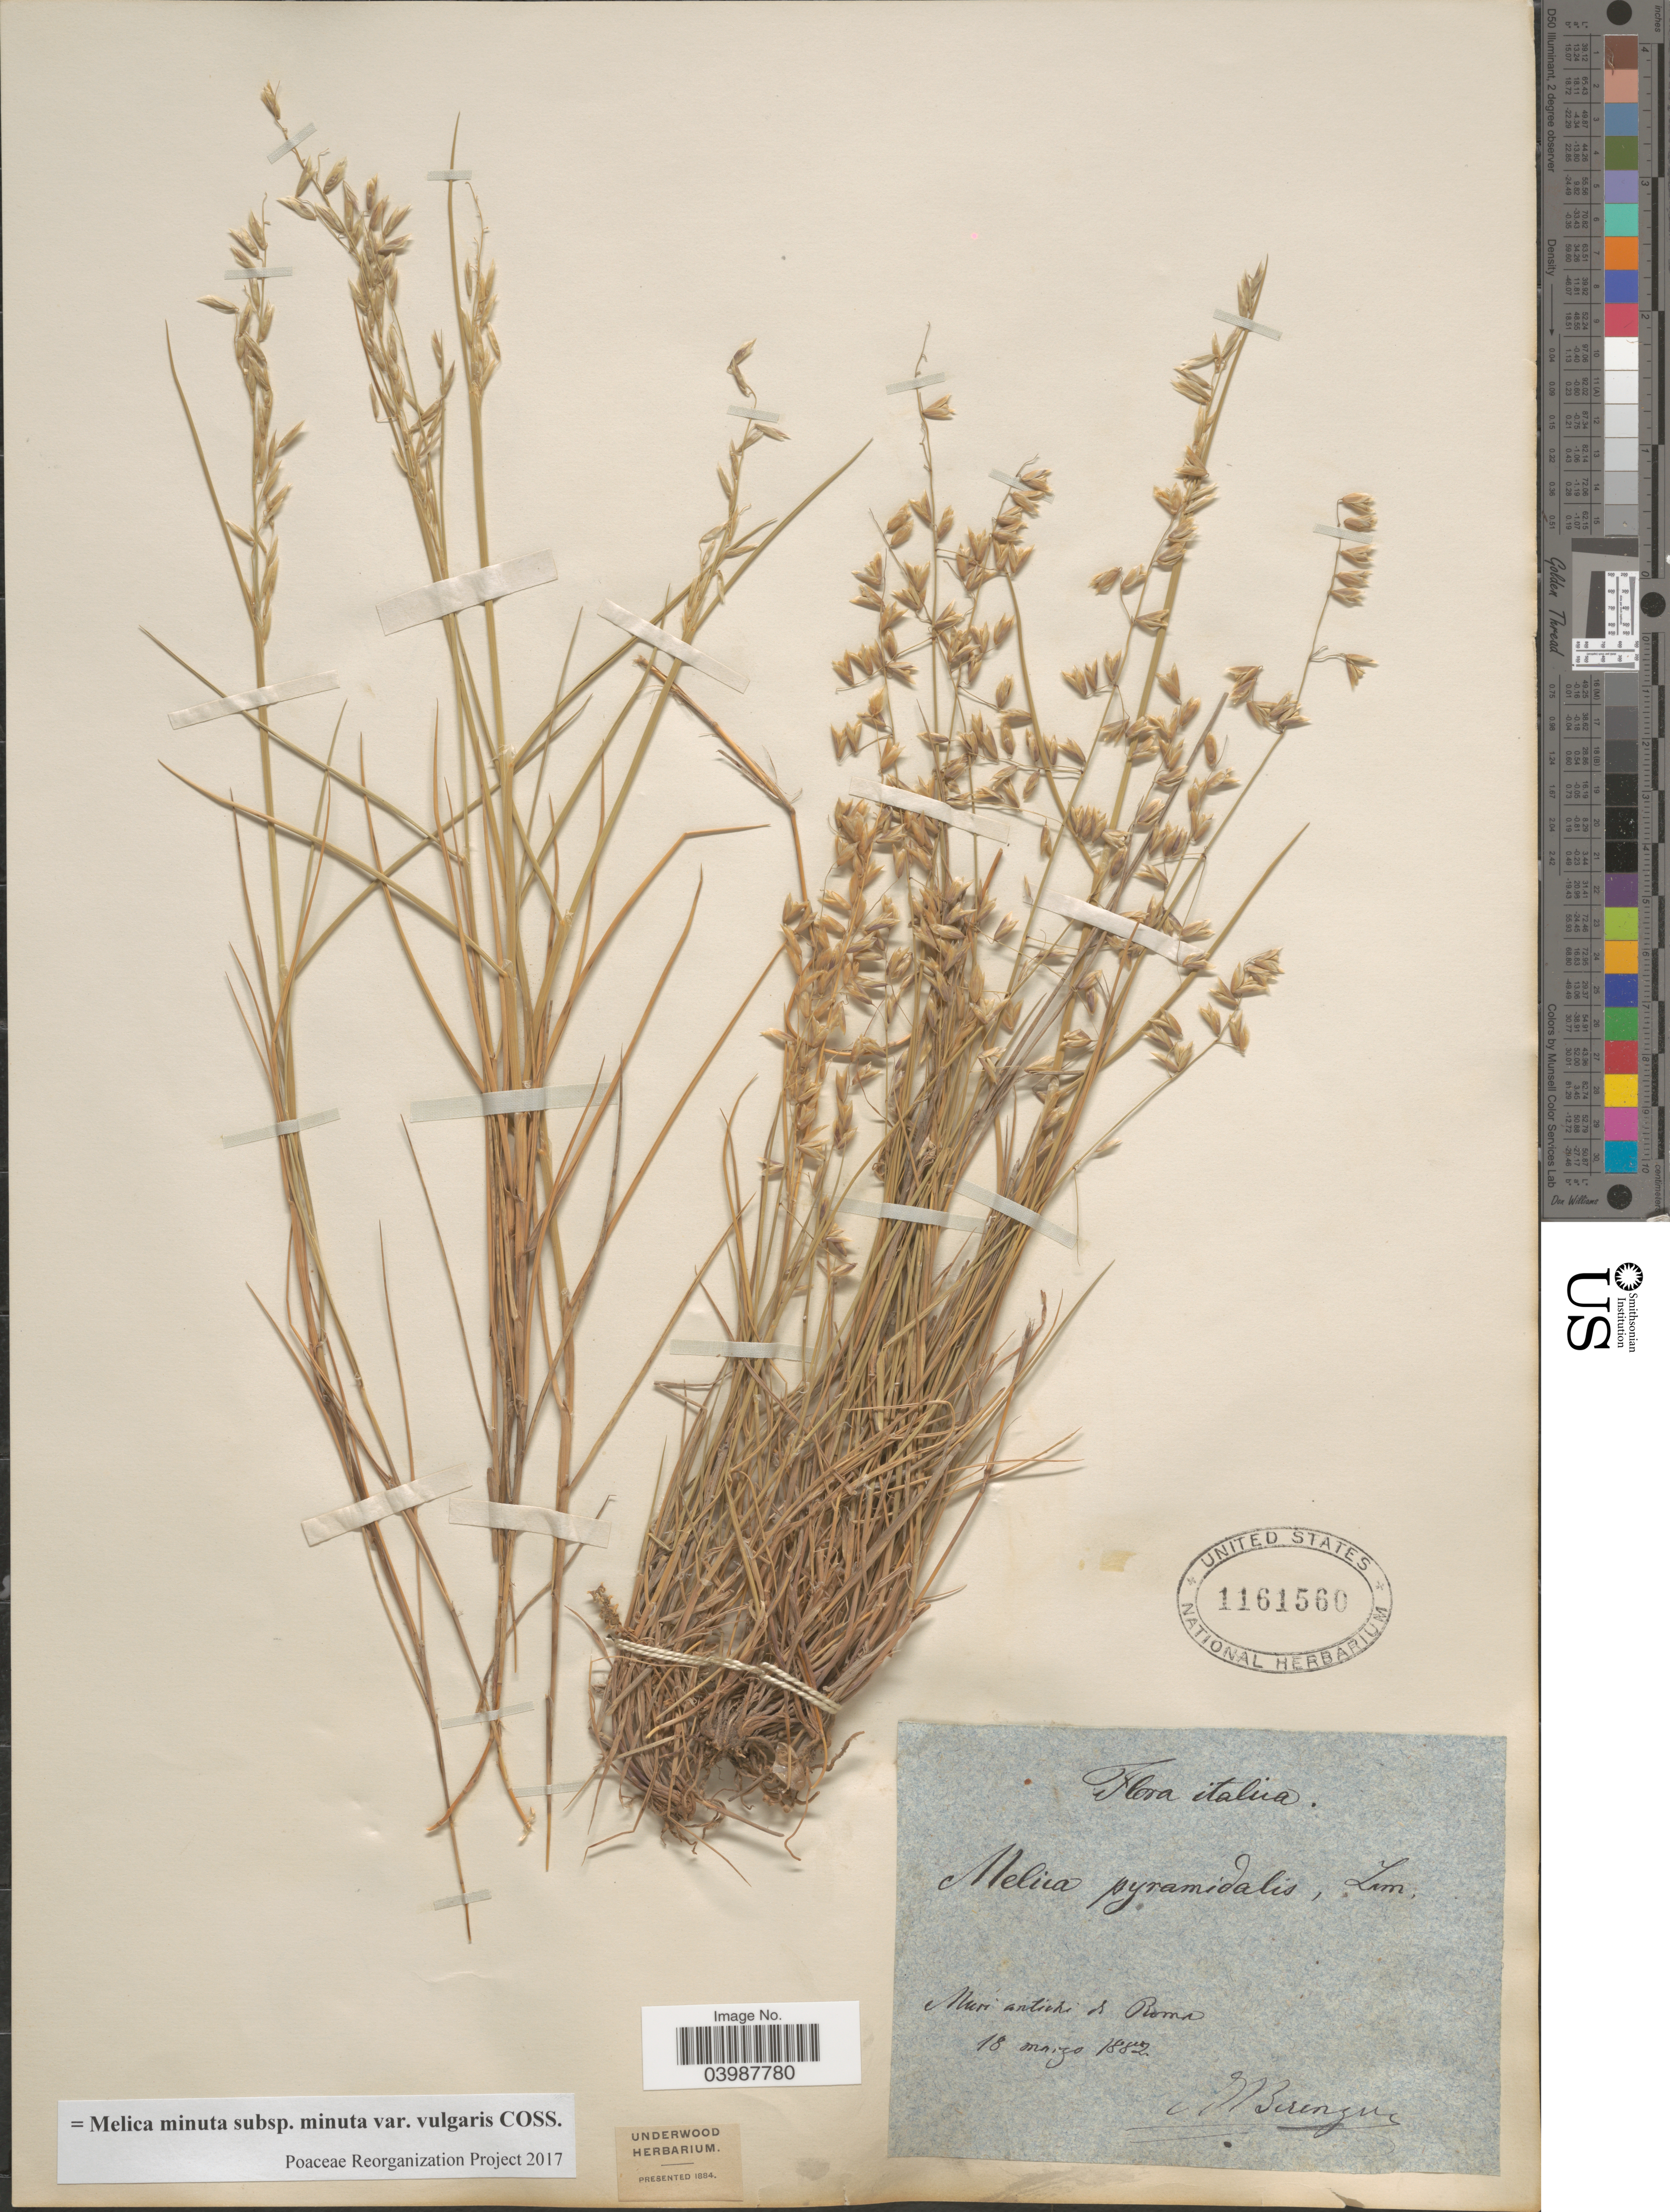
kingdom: Plantae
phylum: Tracheophyta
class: Liliopsida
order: Poales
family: Poaceae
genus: Melica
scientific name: Melica minuta subsp. minuta var. vulgaris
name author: Coss.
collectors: G. Berenger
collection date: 1882-03-18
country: Italy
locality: Italia. Muri antichi de Roma.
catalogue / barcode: US 1161560